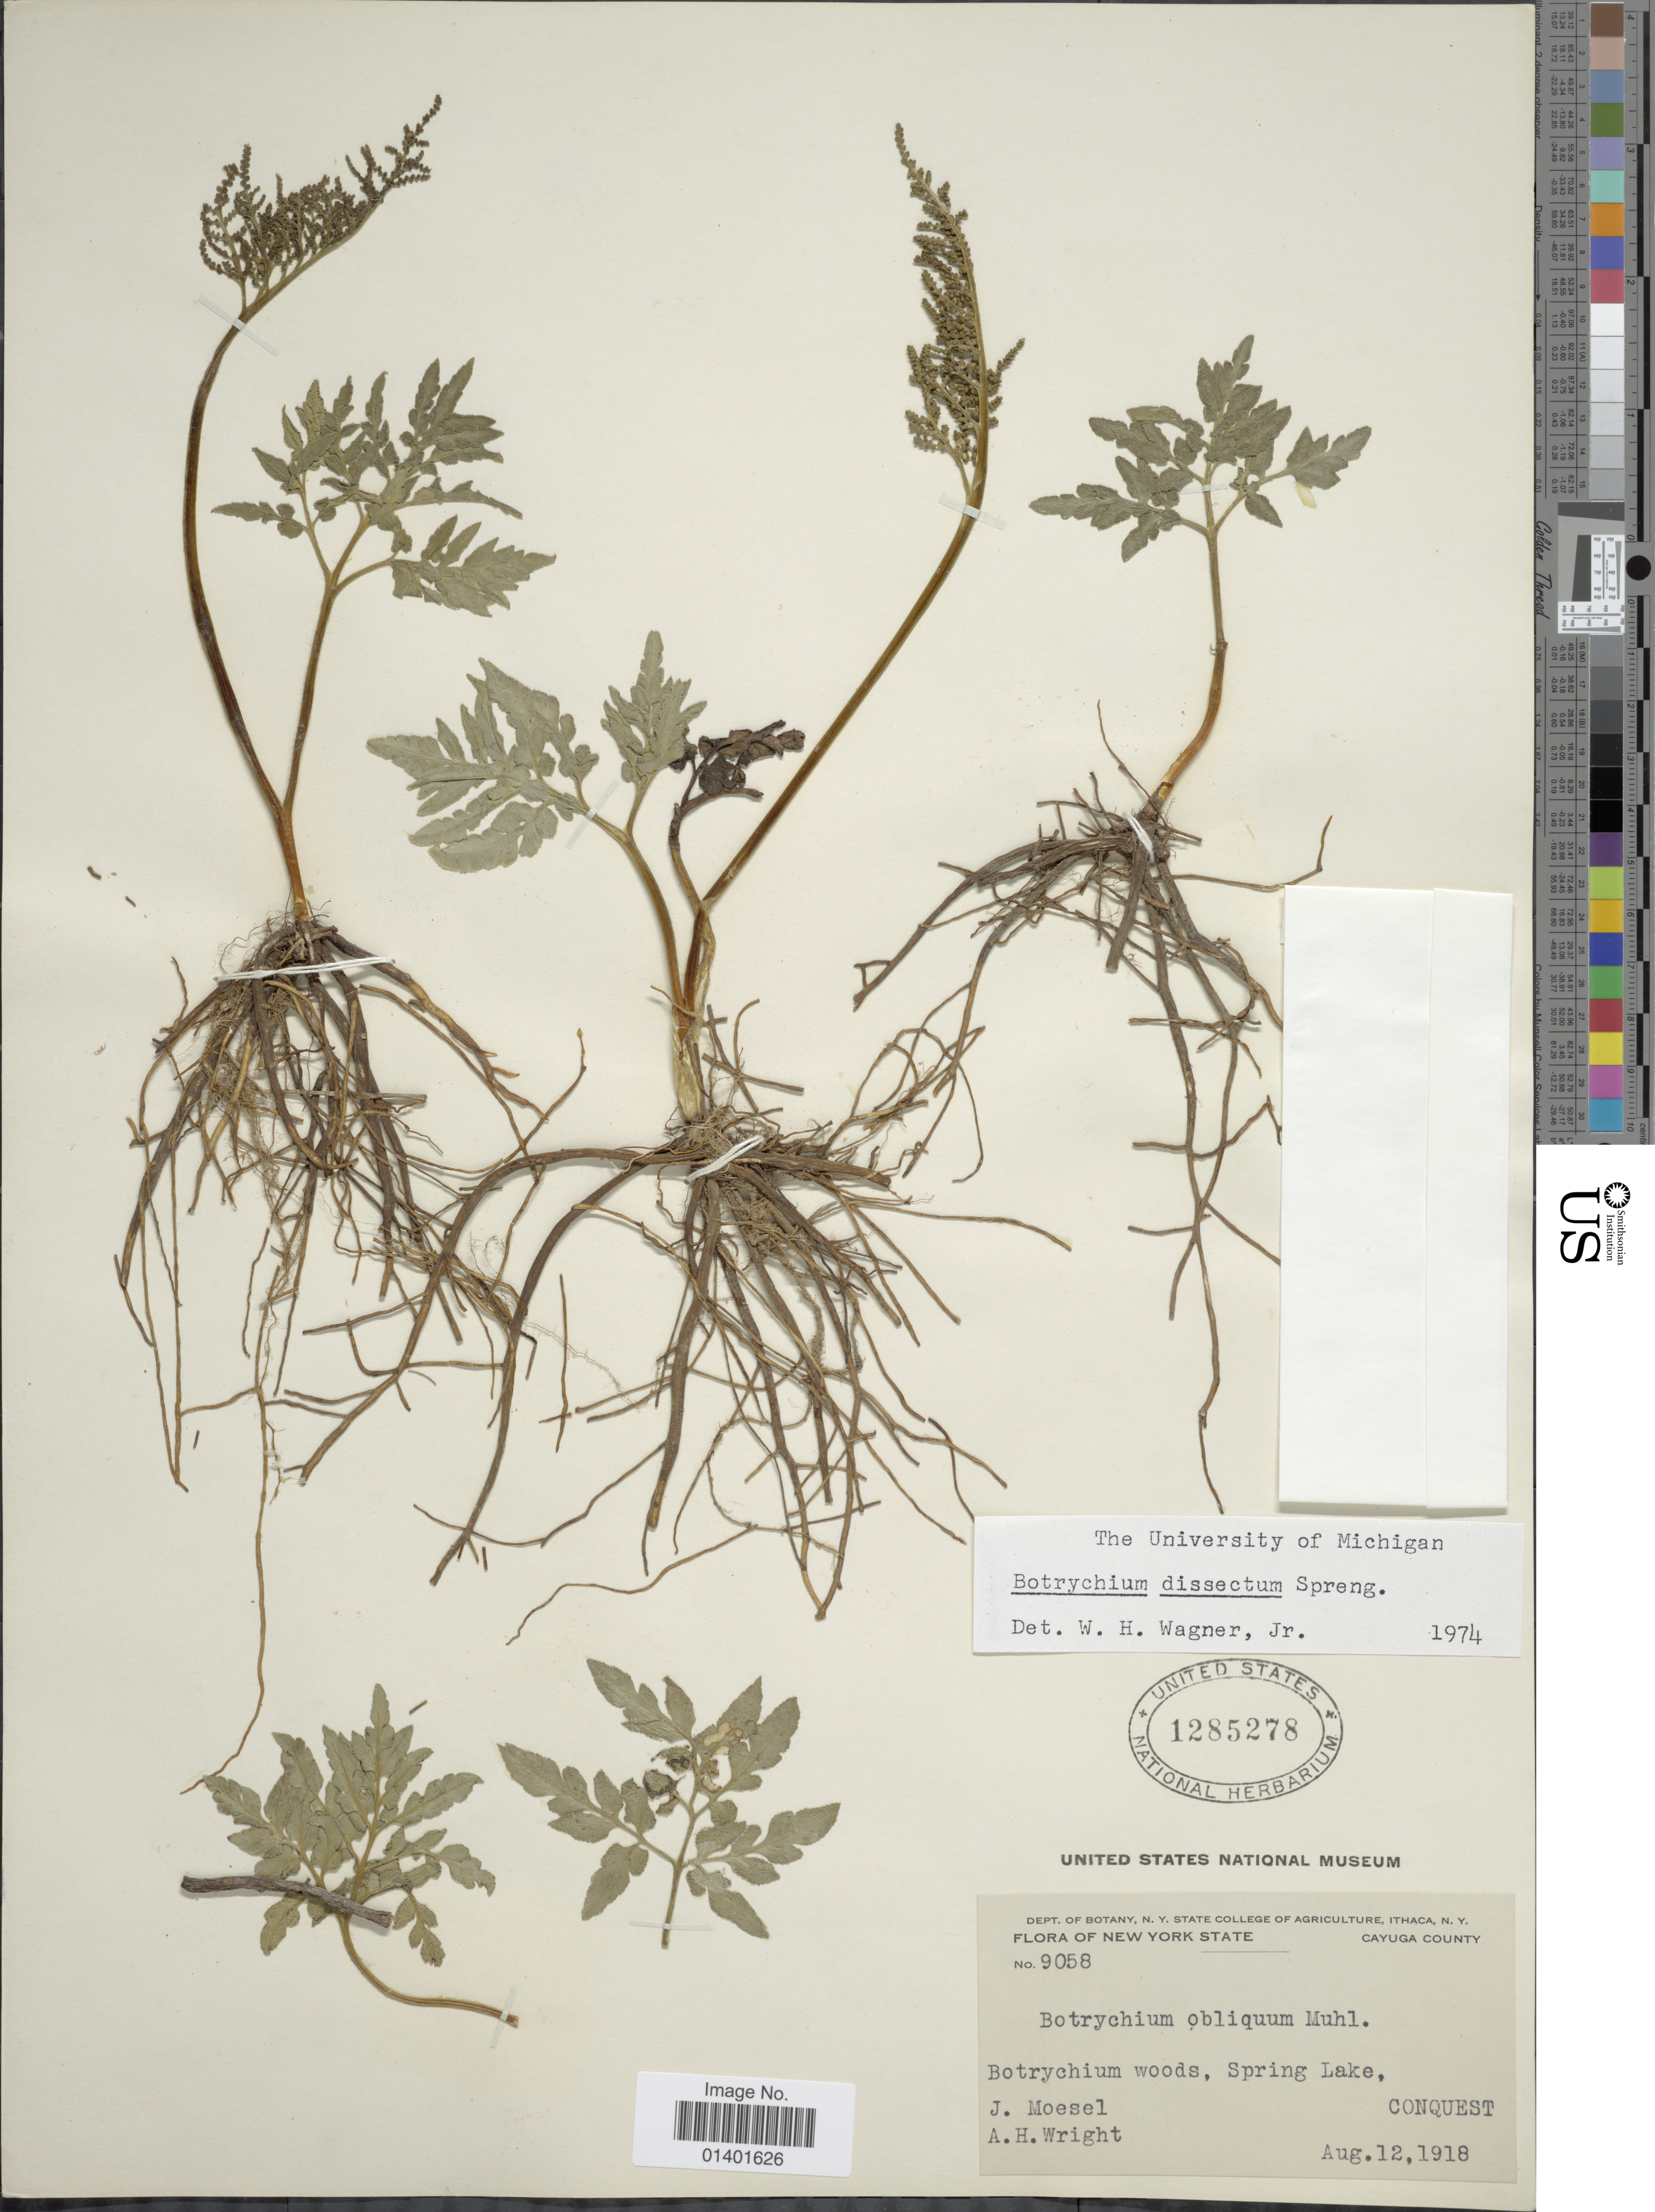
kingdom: Plantae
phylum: Tracheophyta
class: Polypodiopsida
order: Ophioglossales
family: Ophioglossaceae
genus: Botrychium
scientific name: Botrychium dissectum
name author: Spreng.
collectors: J. Moesel & A. Wright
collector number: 9058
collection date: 1918-08-12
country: United States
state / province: New York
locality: Cayuga County, Spring Lake, Conquest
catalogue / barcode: US 1285278